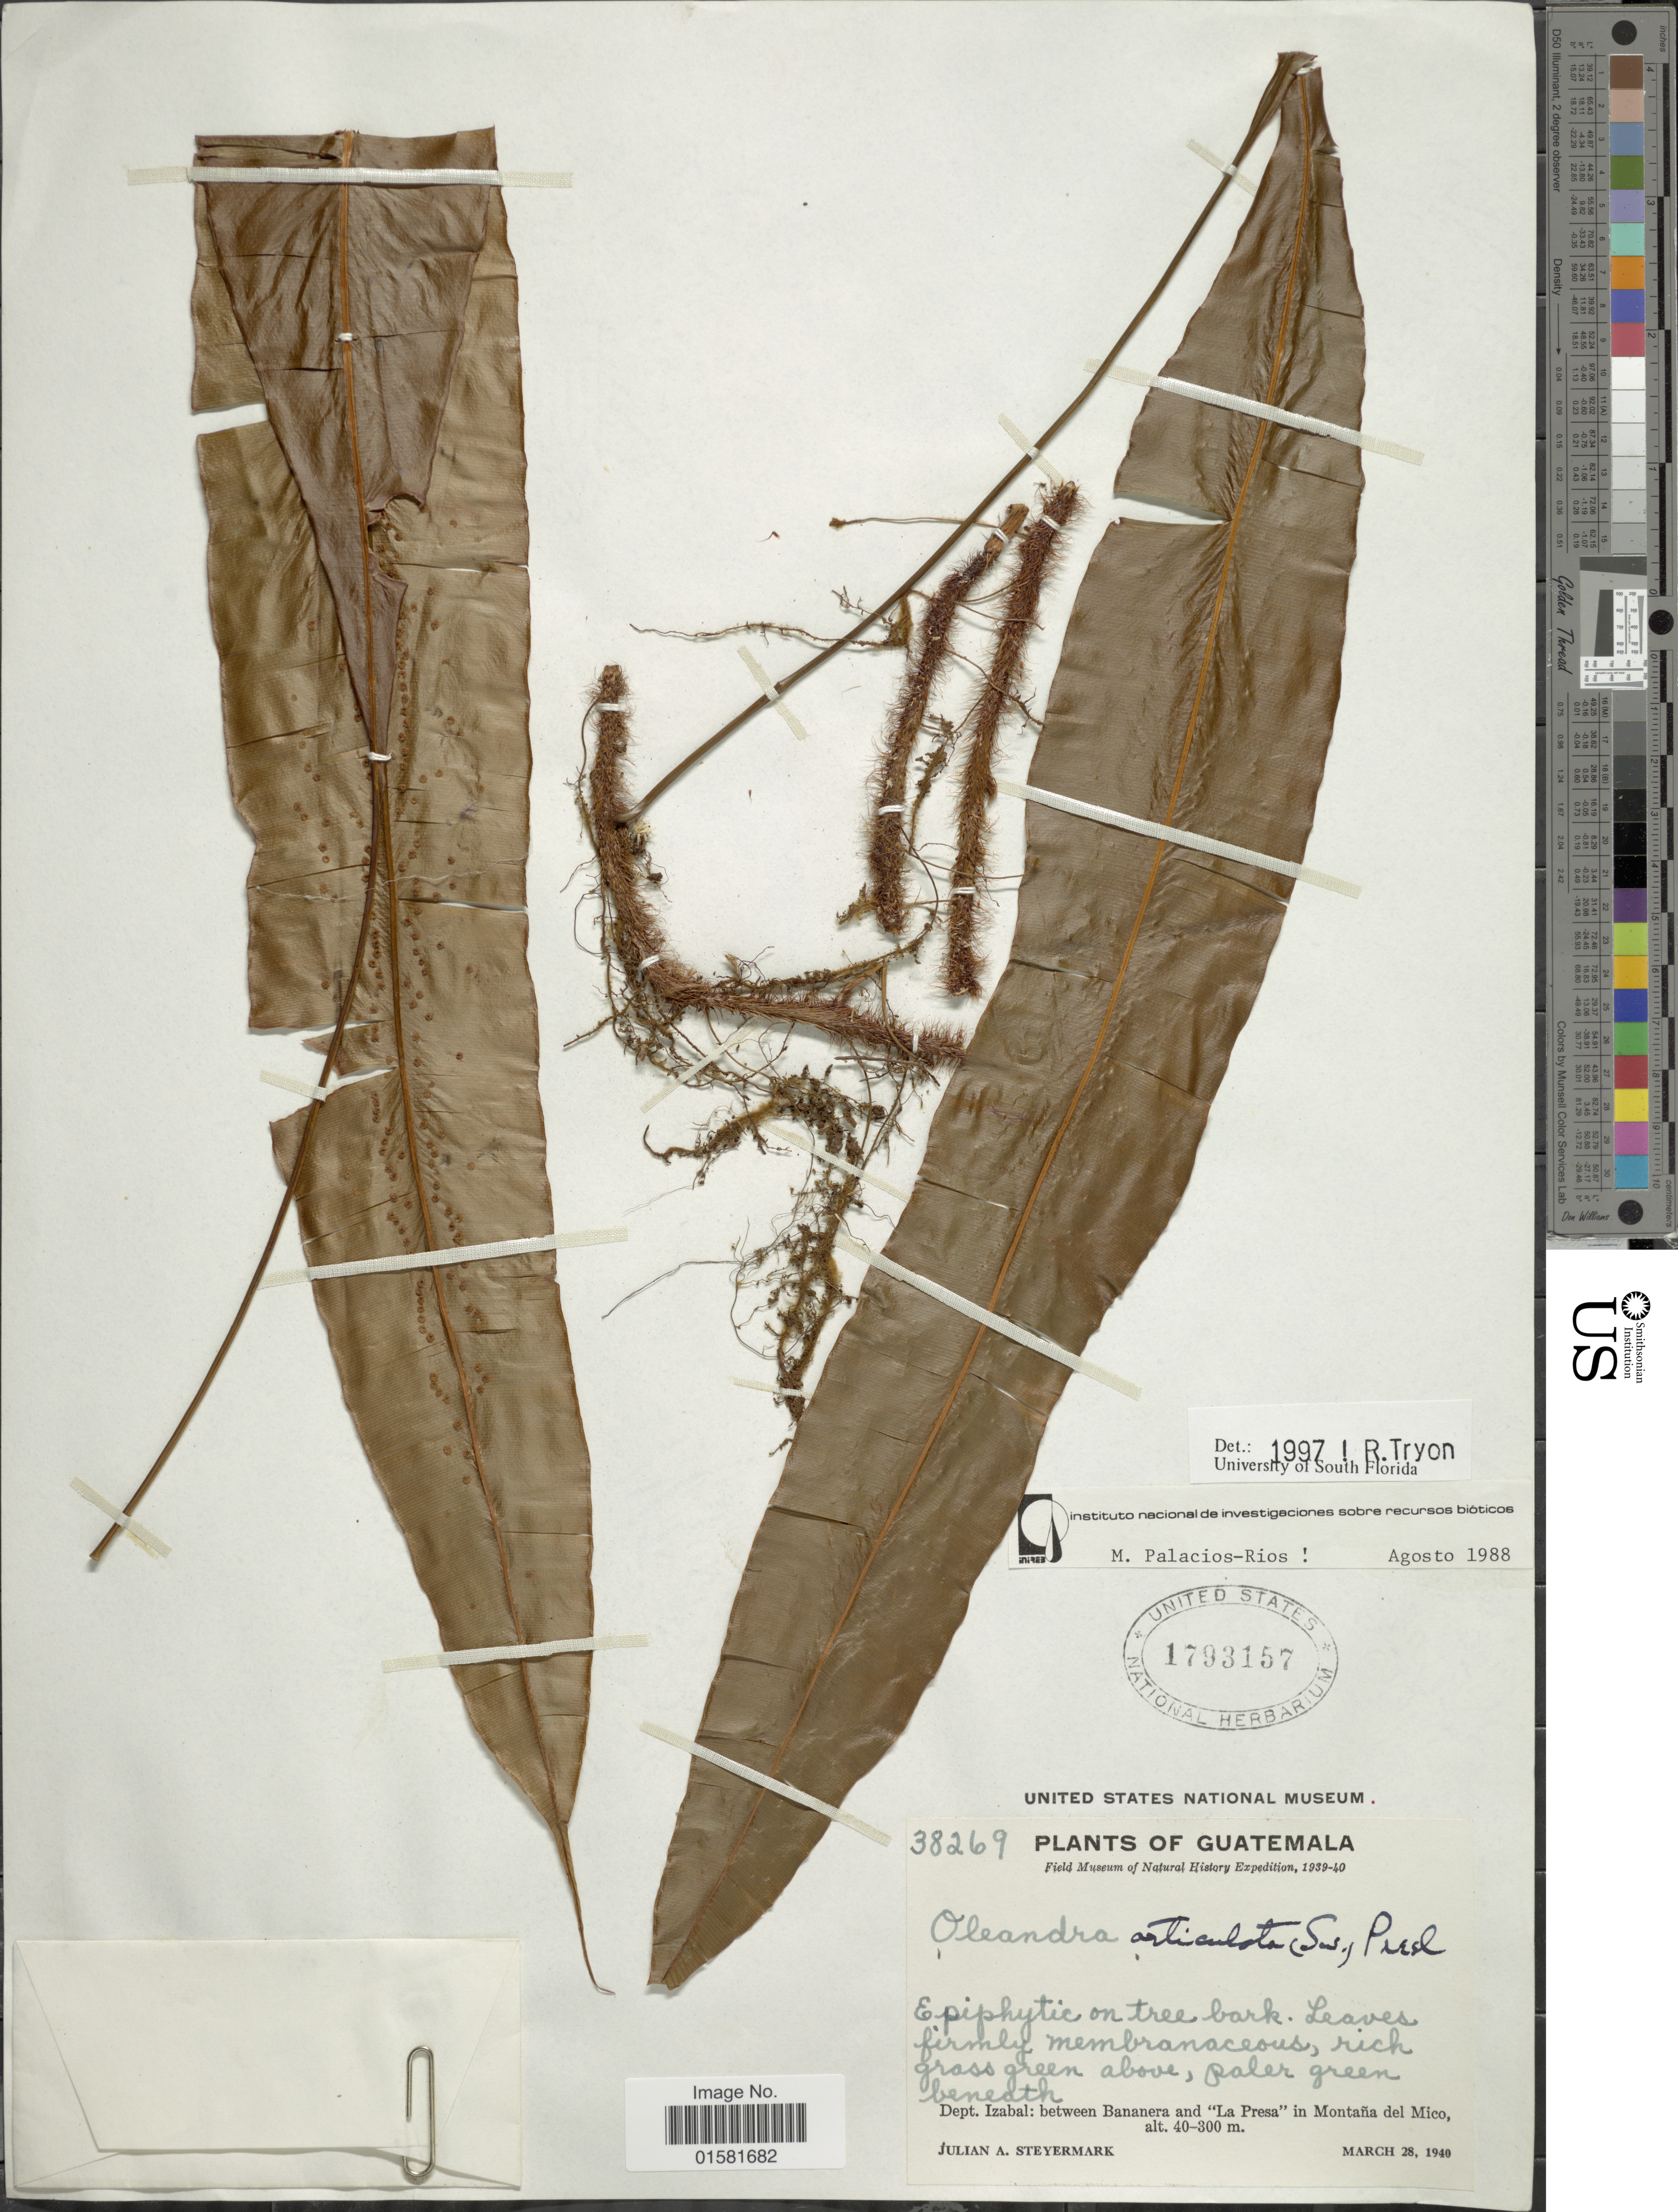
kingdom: Plantae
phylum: Tracheophyta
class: Polypodiopsida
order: Polypodiales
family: Oleandraceae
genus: Oleandra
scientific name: Oleandra articulata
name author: (Sw.) C. Presl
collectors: J. Steyermark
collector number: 38269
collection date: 1940-03-28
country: Guatemala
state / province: Izabal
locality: Dept. Izabal: between Bananera and "La Presa"in Montana del Mico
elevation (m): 40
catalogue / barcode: US 1793157